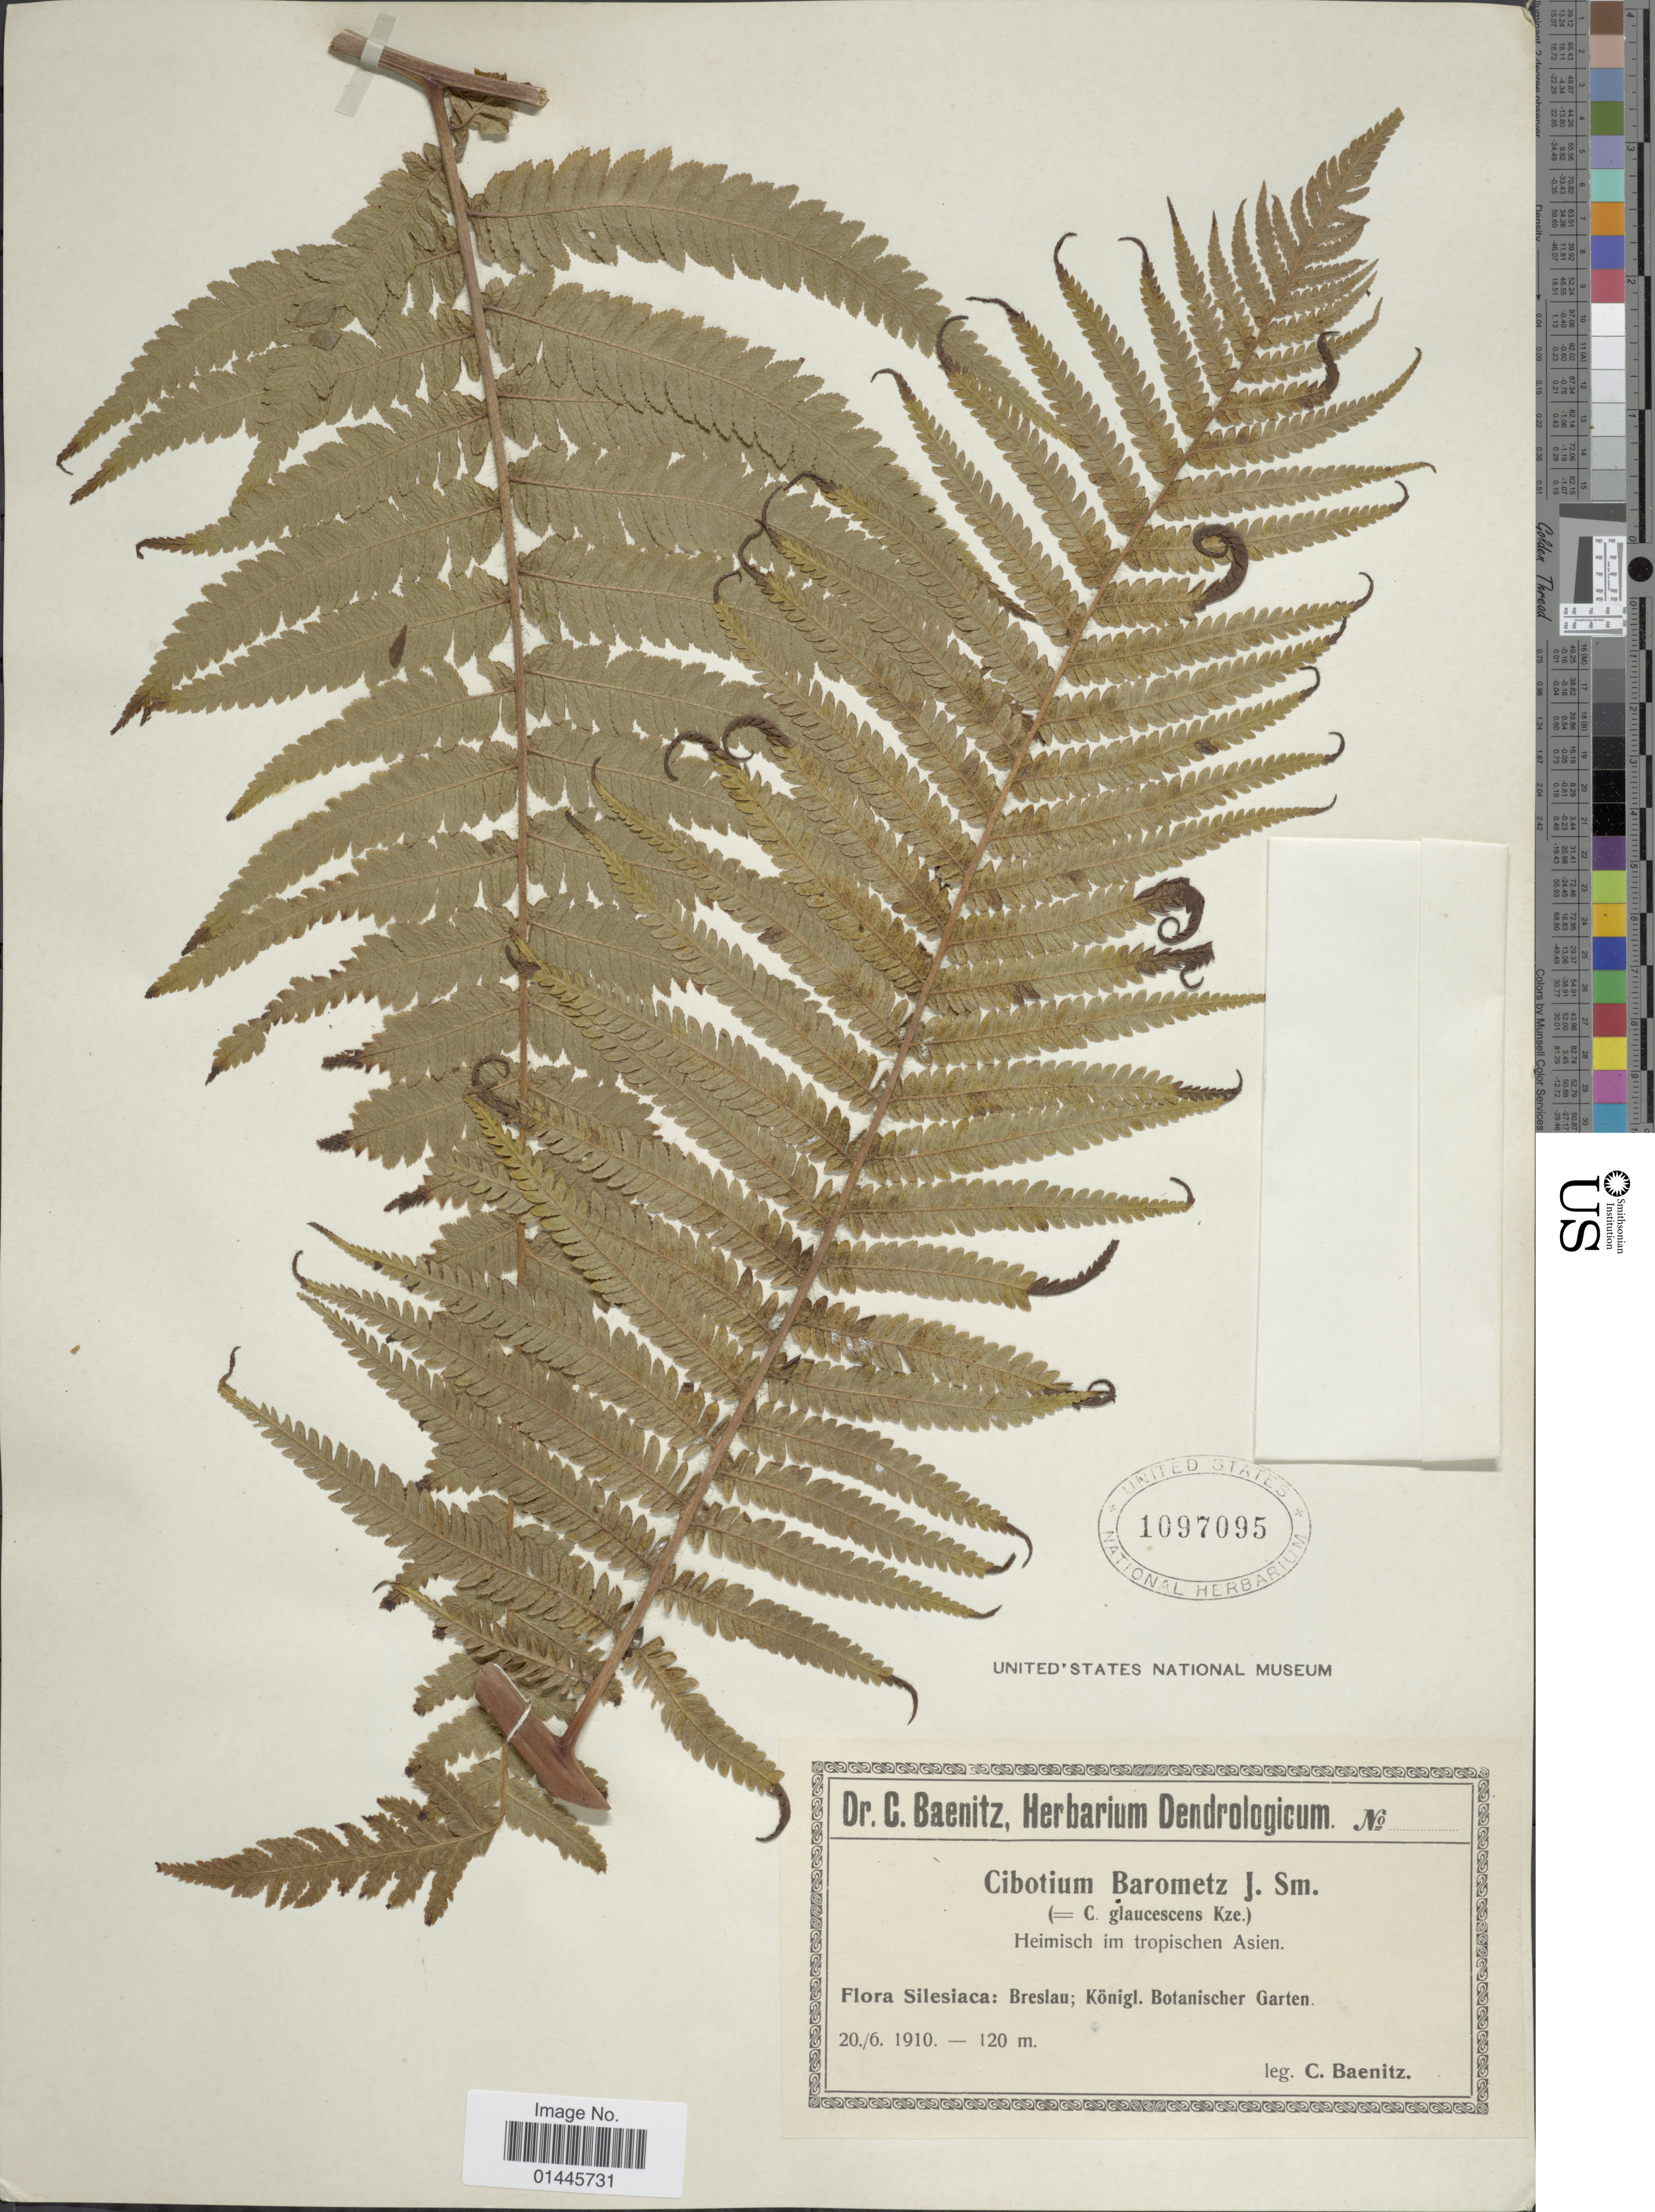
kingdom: Plantae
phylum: Tracheophyta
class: Polypodiopsida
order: Cyatheales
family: Cibotiaceae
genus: Cibotium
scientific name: Cibotium barometz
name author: (L.) J. Sm.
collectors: C. G. Baenitz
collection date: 1910-06-20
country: Czechia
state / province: Moravian-Silesian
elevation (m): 120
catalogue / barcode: US 1097095